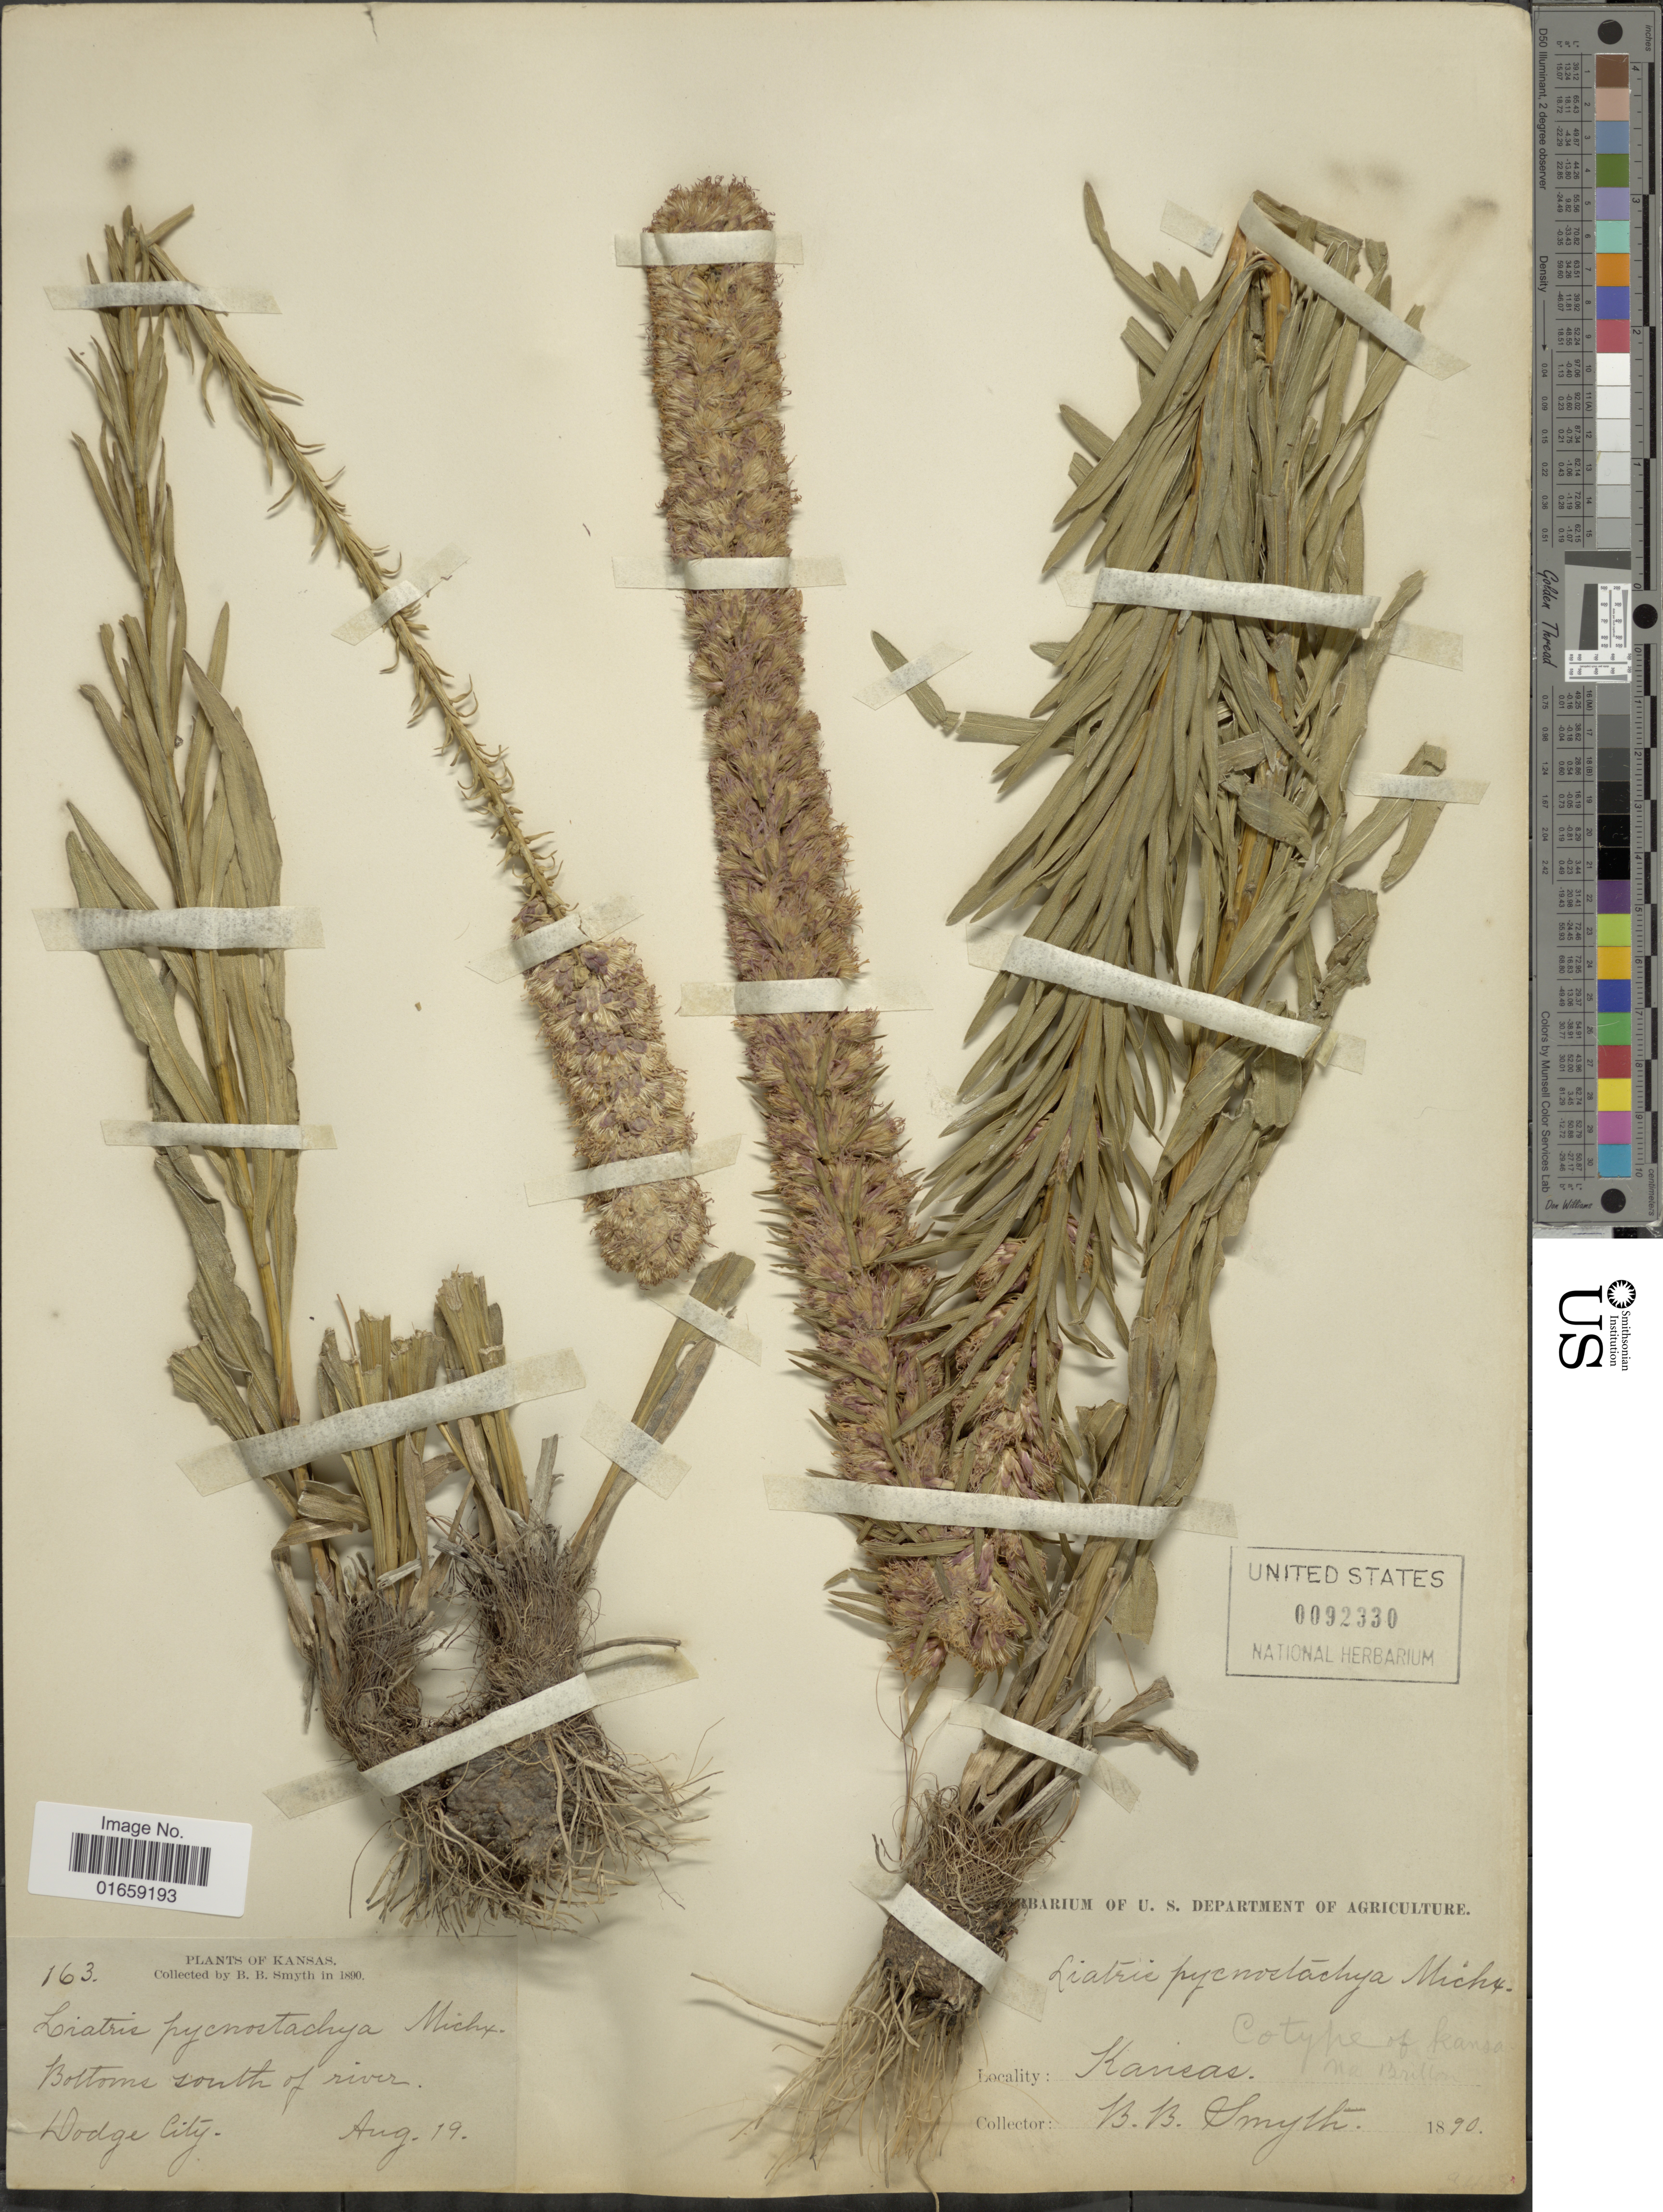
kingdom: Plantae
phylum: Tracheophyta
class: Magnoliopsida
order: Asterales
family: Asteraceae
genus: Liatris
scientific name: Liatris pycnostachya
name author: Michx.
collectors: B. Smyth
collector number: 163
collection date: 1890-08-19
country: United States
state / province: Kansas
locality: Bottom south of river, Dodge City, Kansas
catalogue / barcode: US 92330